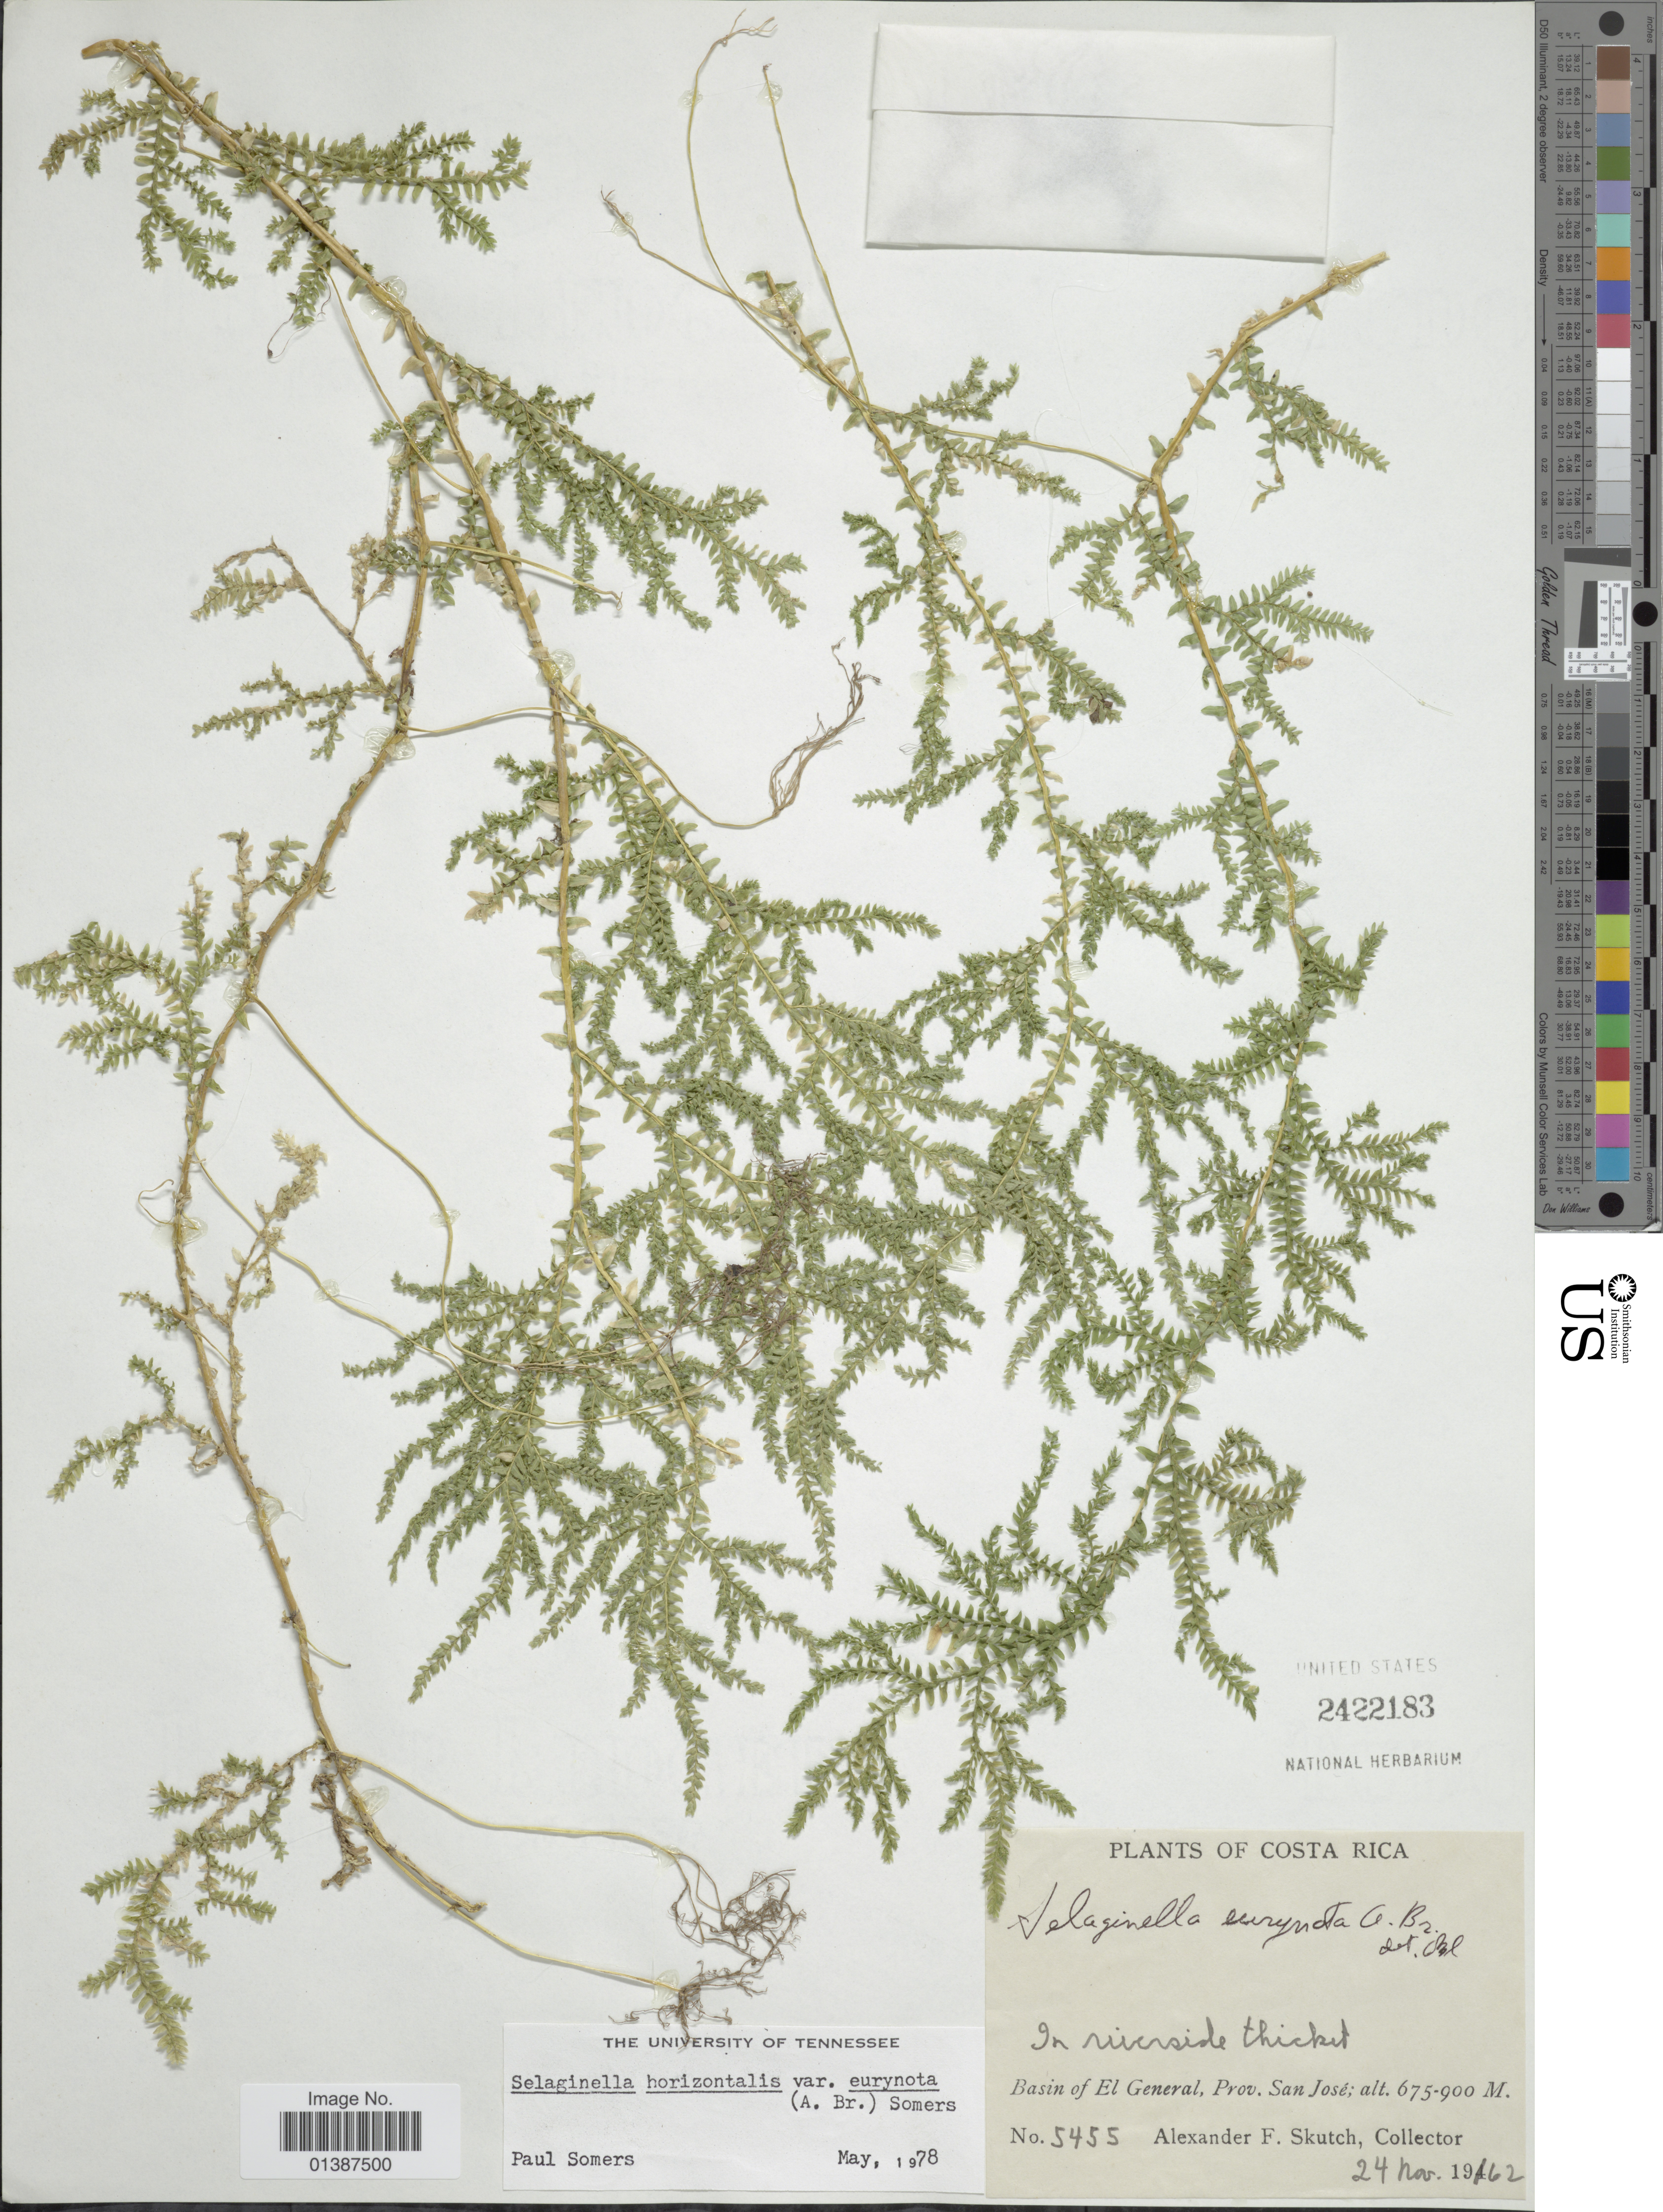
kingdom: Plantae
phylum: Tracheophyta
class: Lycopodiopsida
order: Selaginellales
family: Selaginellaceae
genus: Selaginella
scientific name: Selaginella eurynota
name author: A. Braun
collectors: A. F. Skutch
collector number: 5455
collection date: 1962-11-24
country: Costa Rica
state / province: San José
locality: Basi of El General, Prov. San José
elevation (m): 675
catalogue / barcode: US 2422183